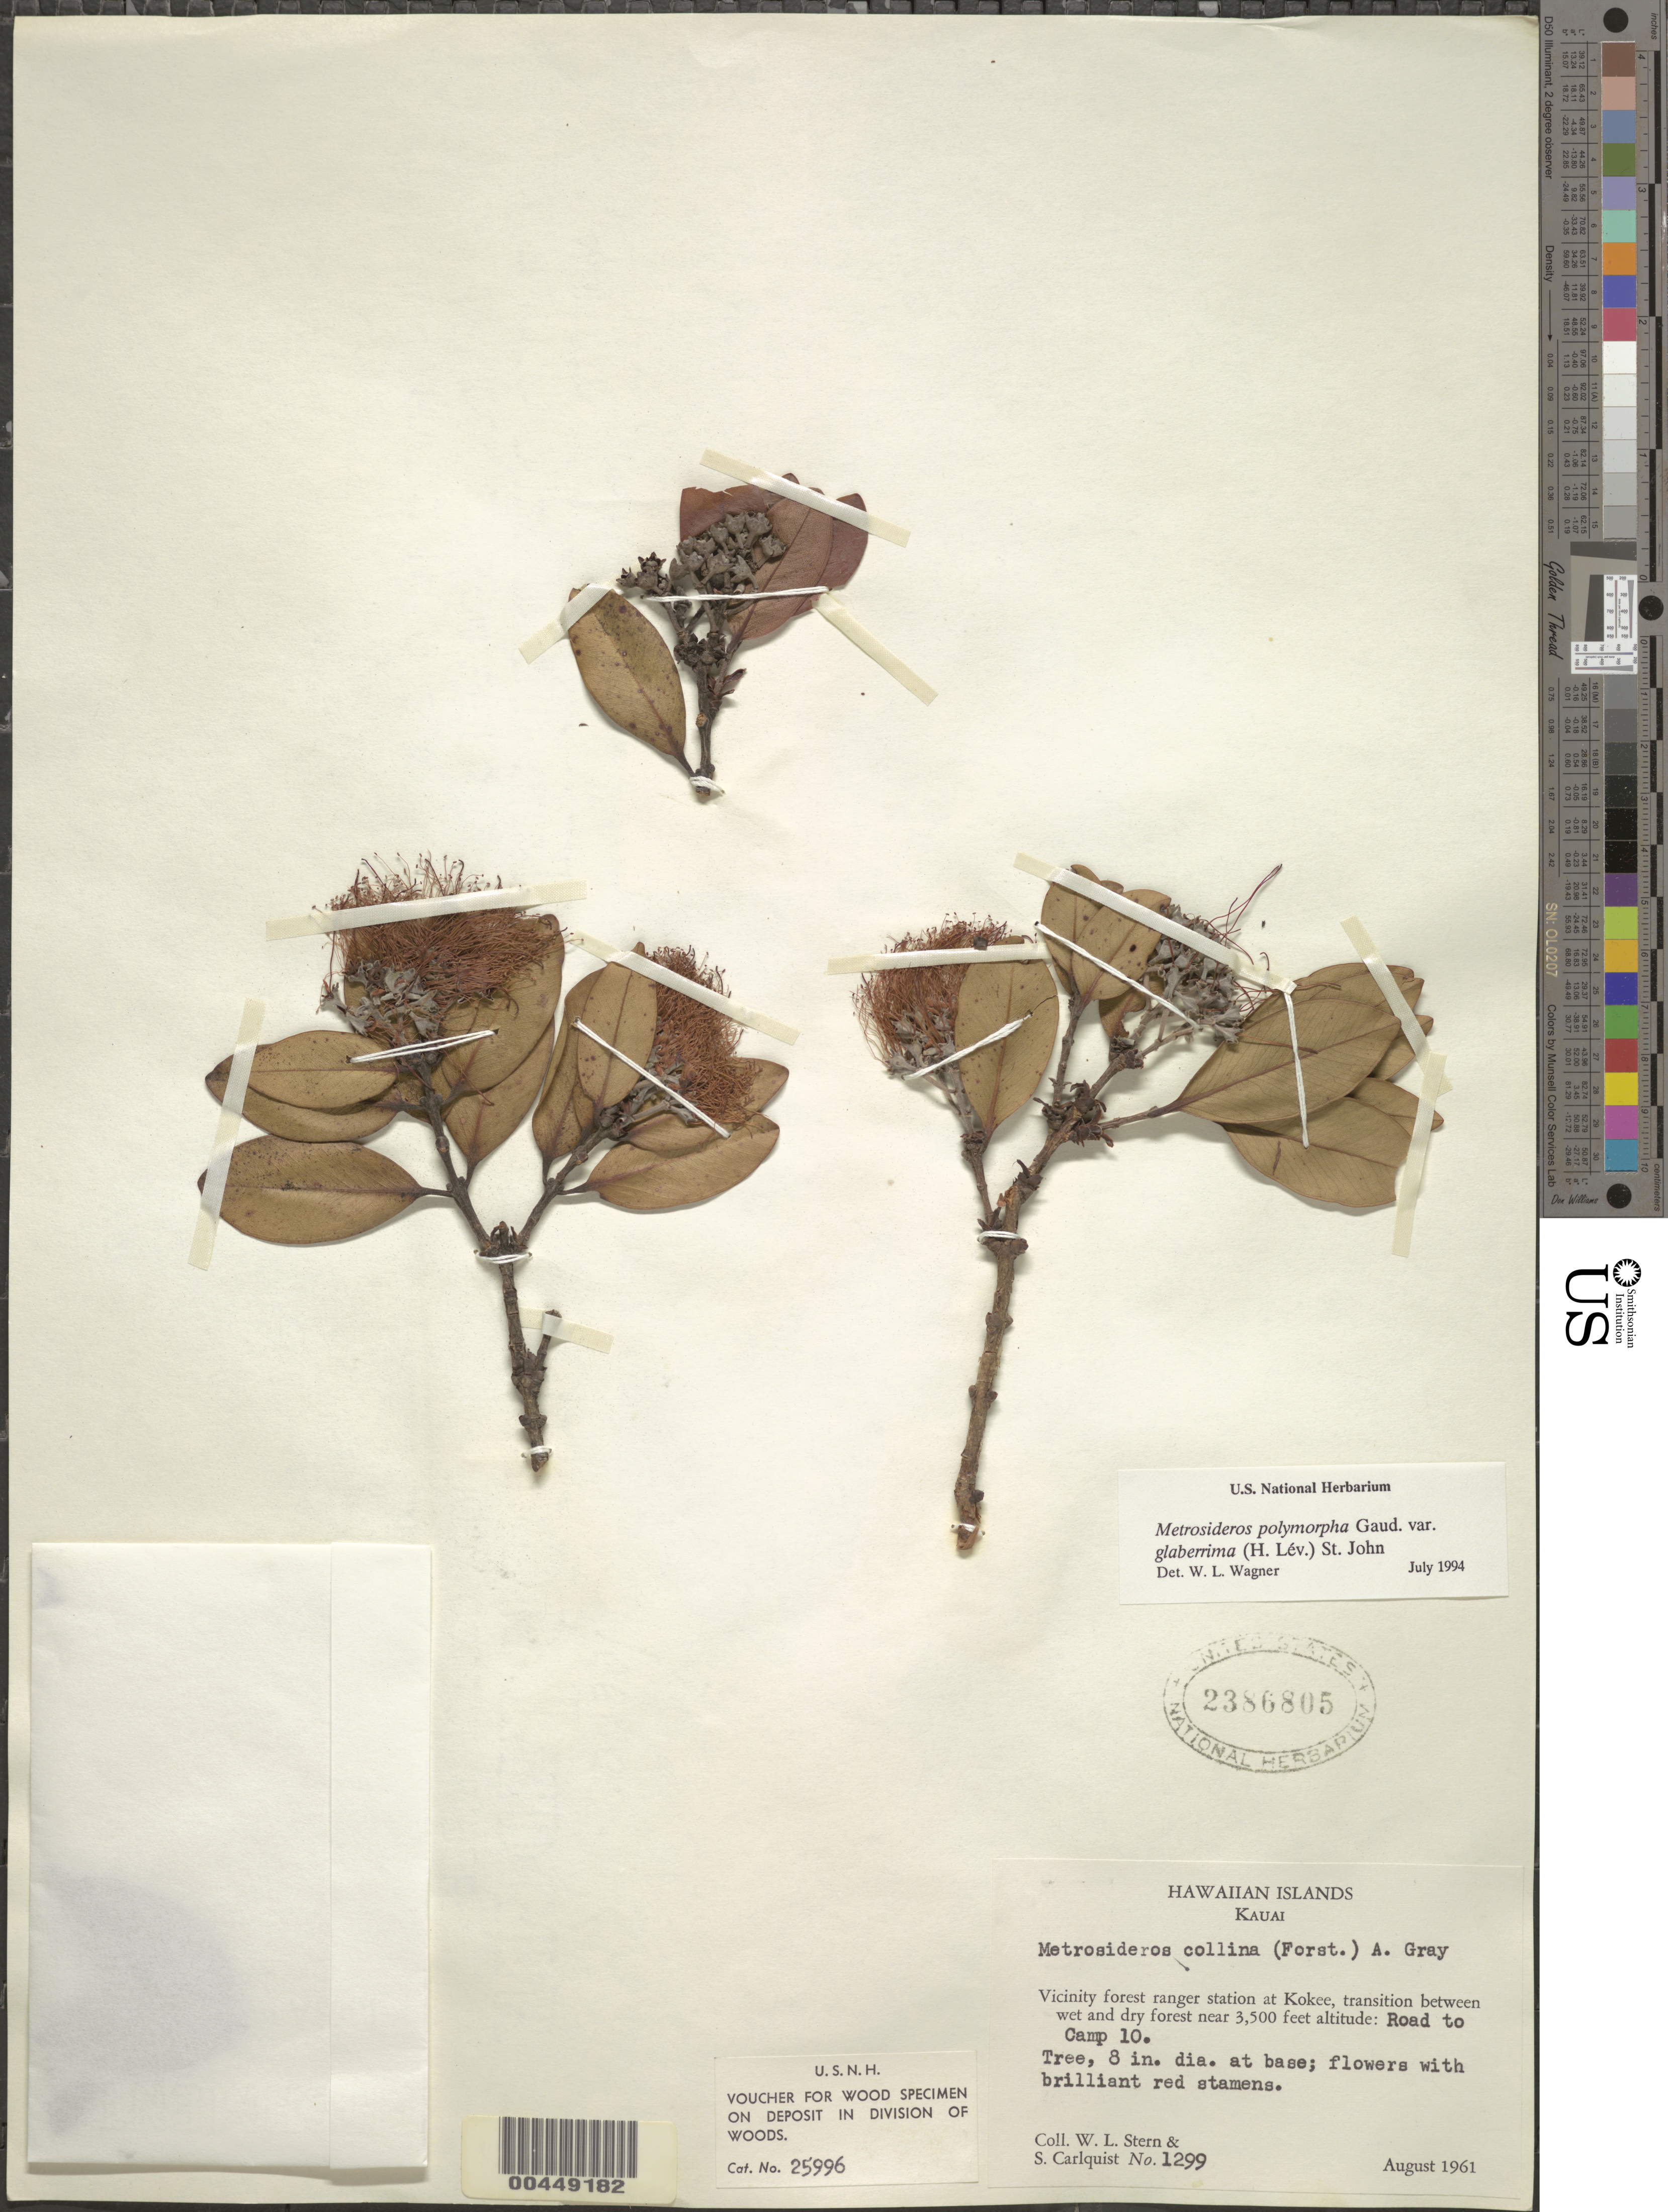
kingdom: Plantae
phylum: Tracheophyta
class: Magnoliopsida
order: Myrtales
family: Myrtaceae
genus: Metrosideros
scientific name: Metrosideros polymorpha var. glaberrima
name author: (H. Lév.) H. St. John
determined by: Wagner, W. L., (BOT), Smithsonian Institution - National Museum of Natural History (UNITED STATES)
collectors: W. L. Stern & S. Carlquist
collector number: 1299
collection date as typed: Aug 1961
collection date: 1961-08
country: United States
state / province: Hawaii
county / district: Kauai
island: Kaua'i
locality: Vicinity forest ranger station at Kokee, road to Camp 10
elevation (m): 1067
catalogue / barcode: US 2386805